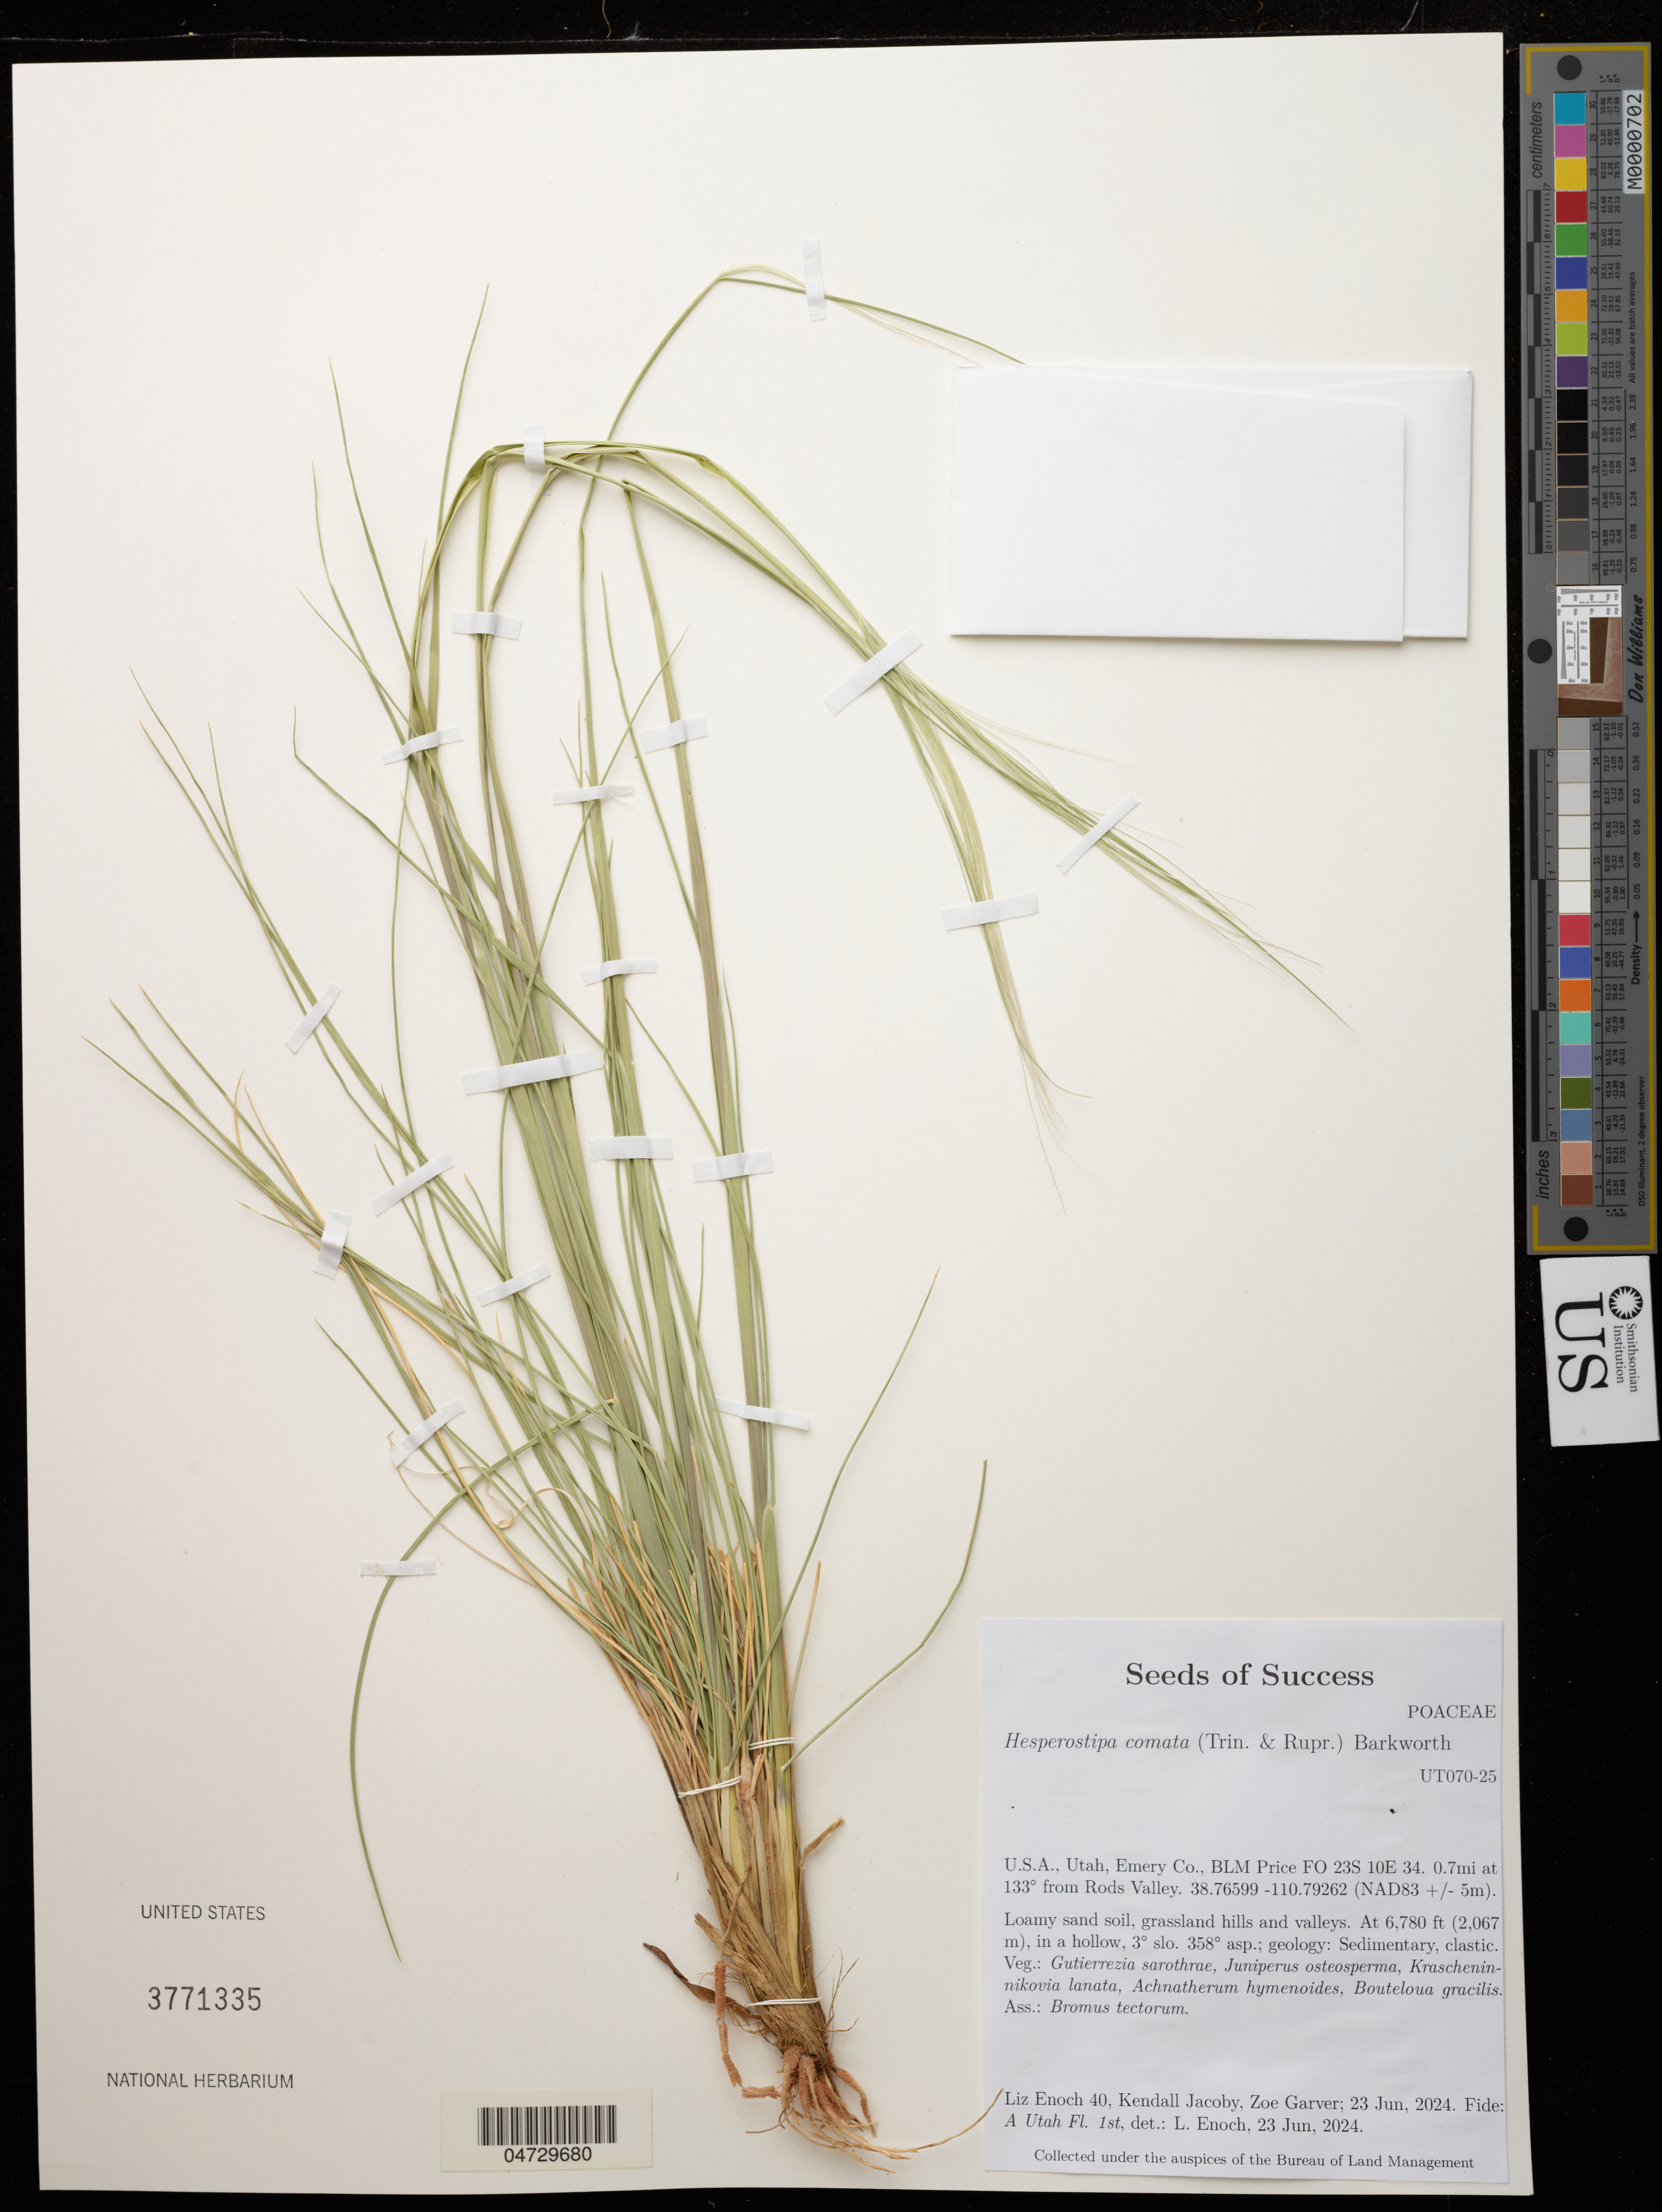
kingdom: Plantae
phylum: Tracheophyta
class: Liliopsida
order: Poales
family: Poaceae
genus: Hesperostipa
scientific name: Hesperostipa comata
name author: (Trin. & Rupr.) Barkworth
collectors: K. Jacoby & Z. Garver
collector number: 40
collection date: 2024-06-23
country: United States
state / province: Utah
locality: U.S.A., Utah, Emery Co., BLM Price FO 23S 10E 34. 0.7mi at 133° from Rods Valley. (NAD83 +/- 5m).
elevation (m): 2067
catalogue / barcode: US 3771335